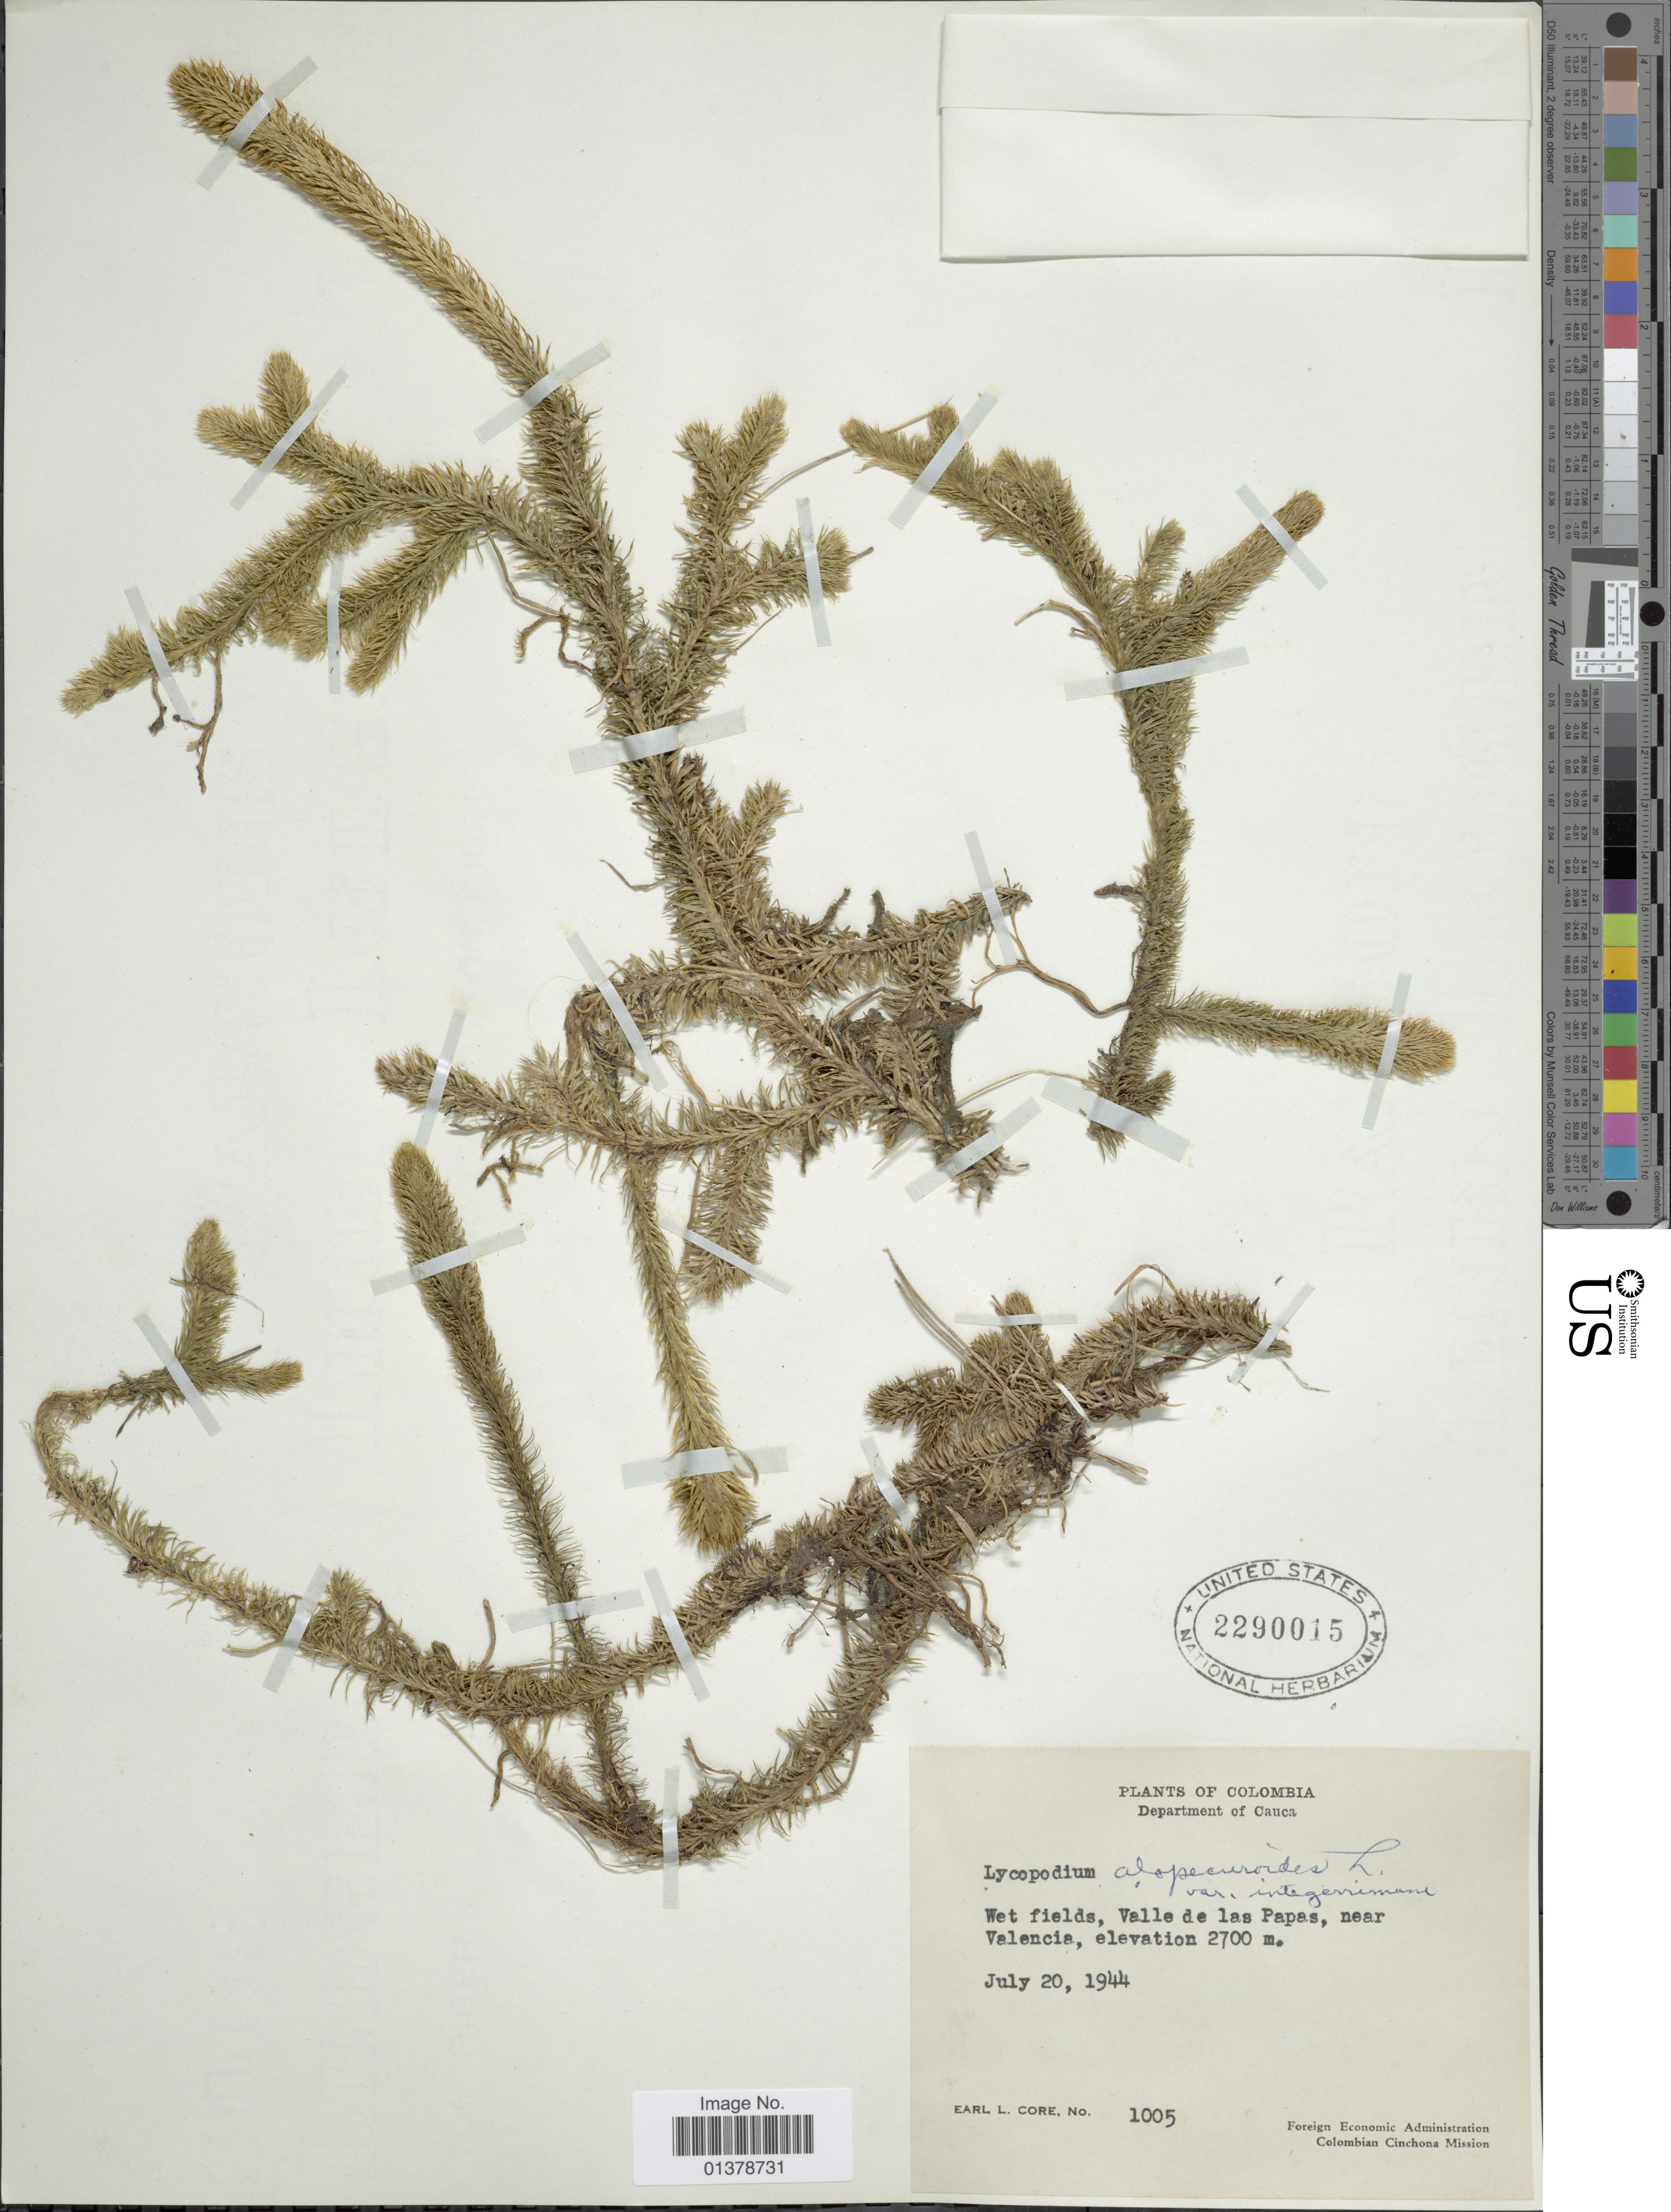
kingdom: Plantae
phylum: Tracheophyta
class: Lycopodiopsida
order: Lycopodiales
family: Lycopodiaceae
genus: Lycopodiella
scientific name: Lycopodiella alopecuroides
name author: (L.) Cranfill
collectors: E. L. Core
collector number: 1005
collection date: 1944-07-20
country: Colombia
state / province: Cauca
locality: Valle de las Papas, near Valencia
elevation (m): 2700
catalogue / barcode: US 2290015